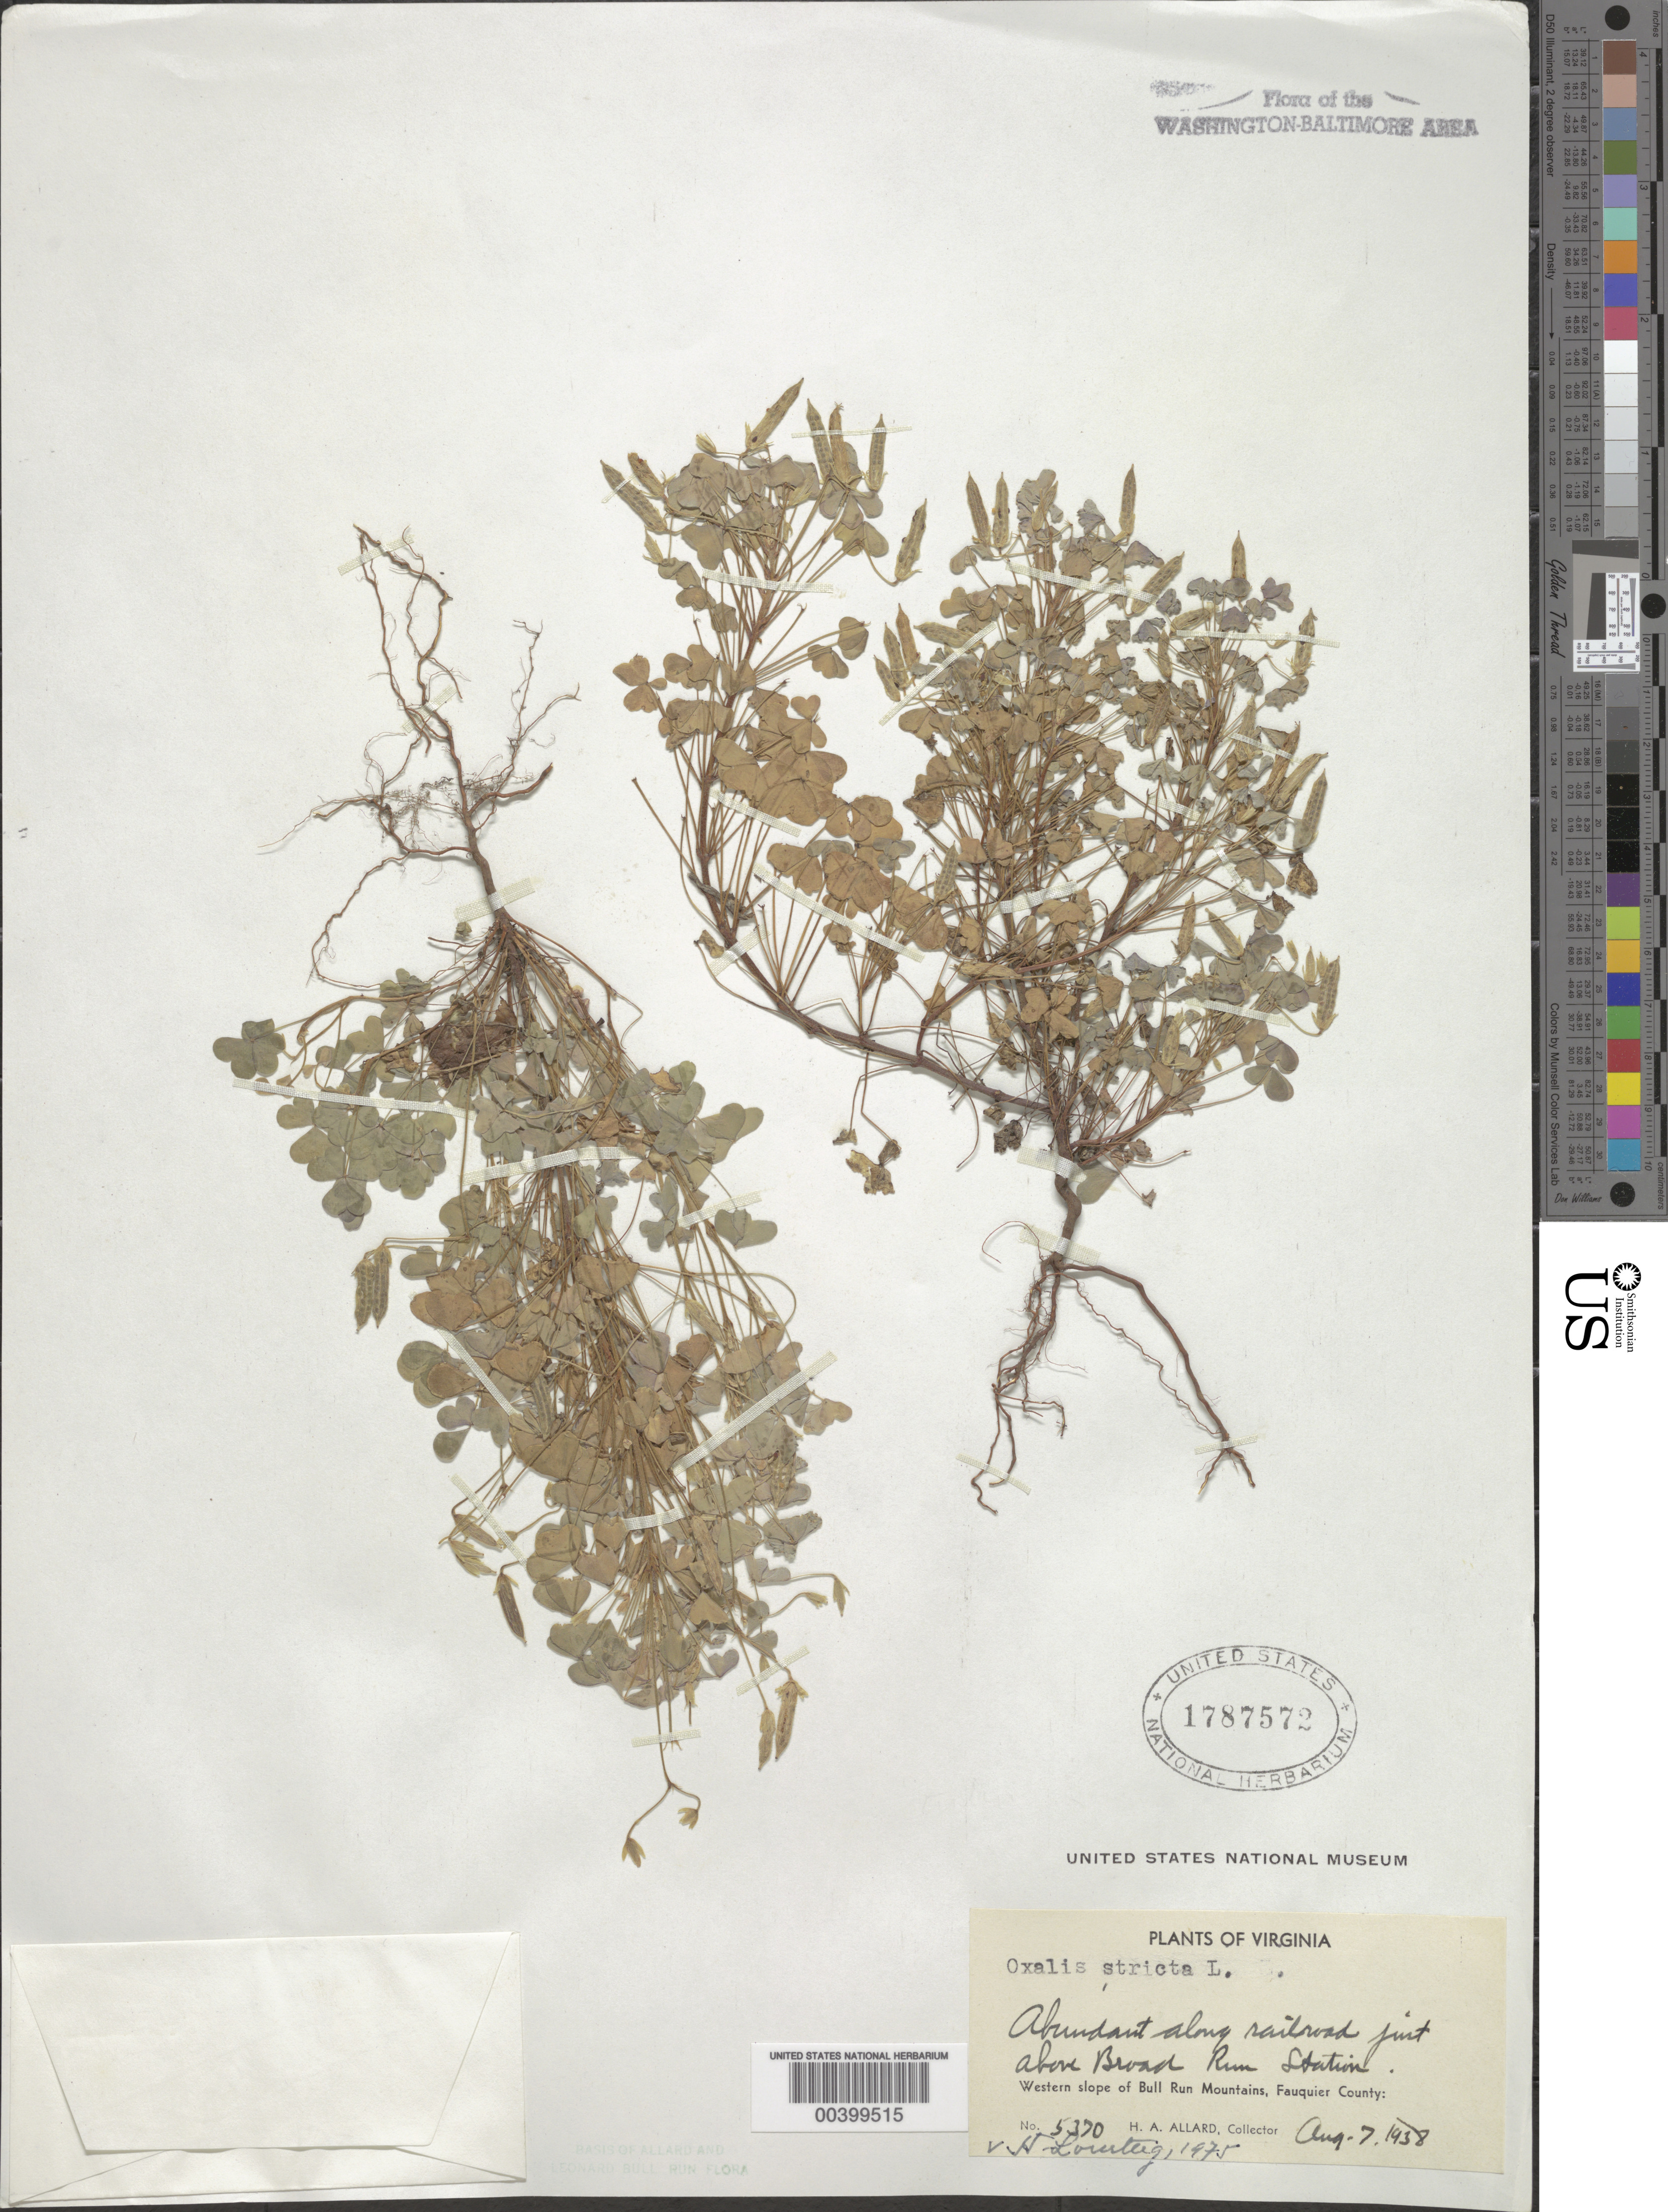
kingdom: Plantae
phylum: Tracheophyta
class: Magnoliopsida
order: Oxalidales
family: Oxalidaceae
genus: Oxalis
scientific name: Oxalis stricta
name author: L.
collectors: H. A. Allard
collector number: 5370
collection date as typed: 07 Aug 1938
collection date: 1938-08-07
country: United States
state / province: Virginia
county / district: Fauquier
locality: Above Broad Run Station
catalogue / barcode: US 1787572